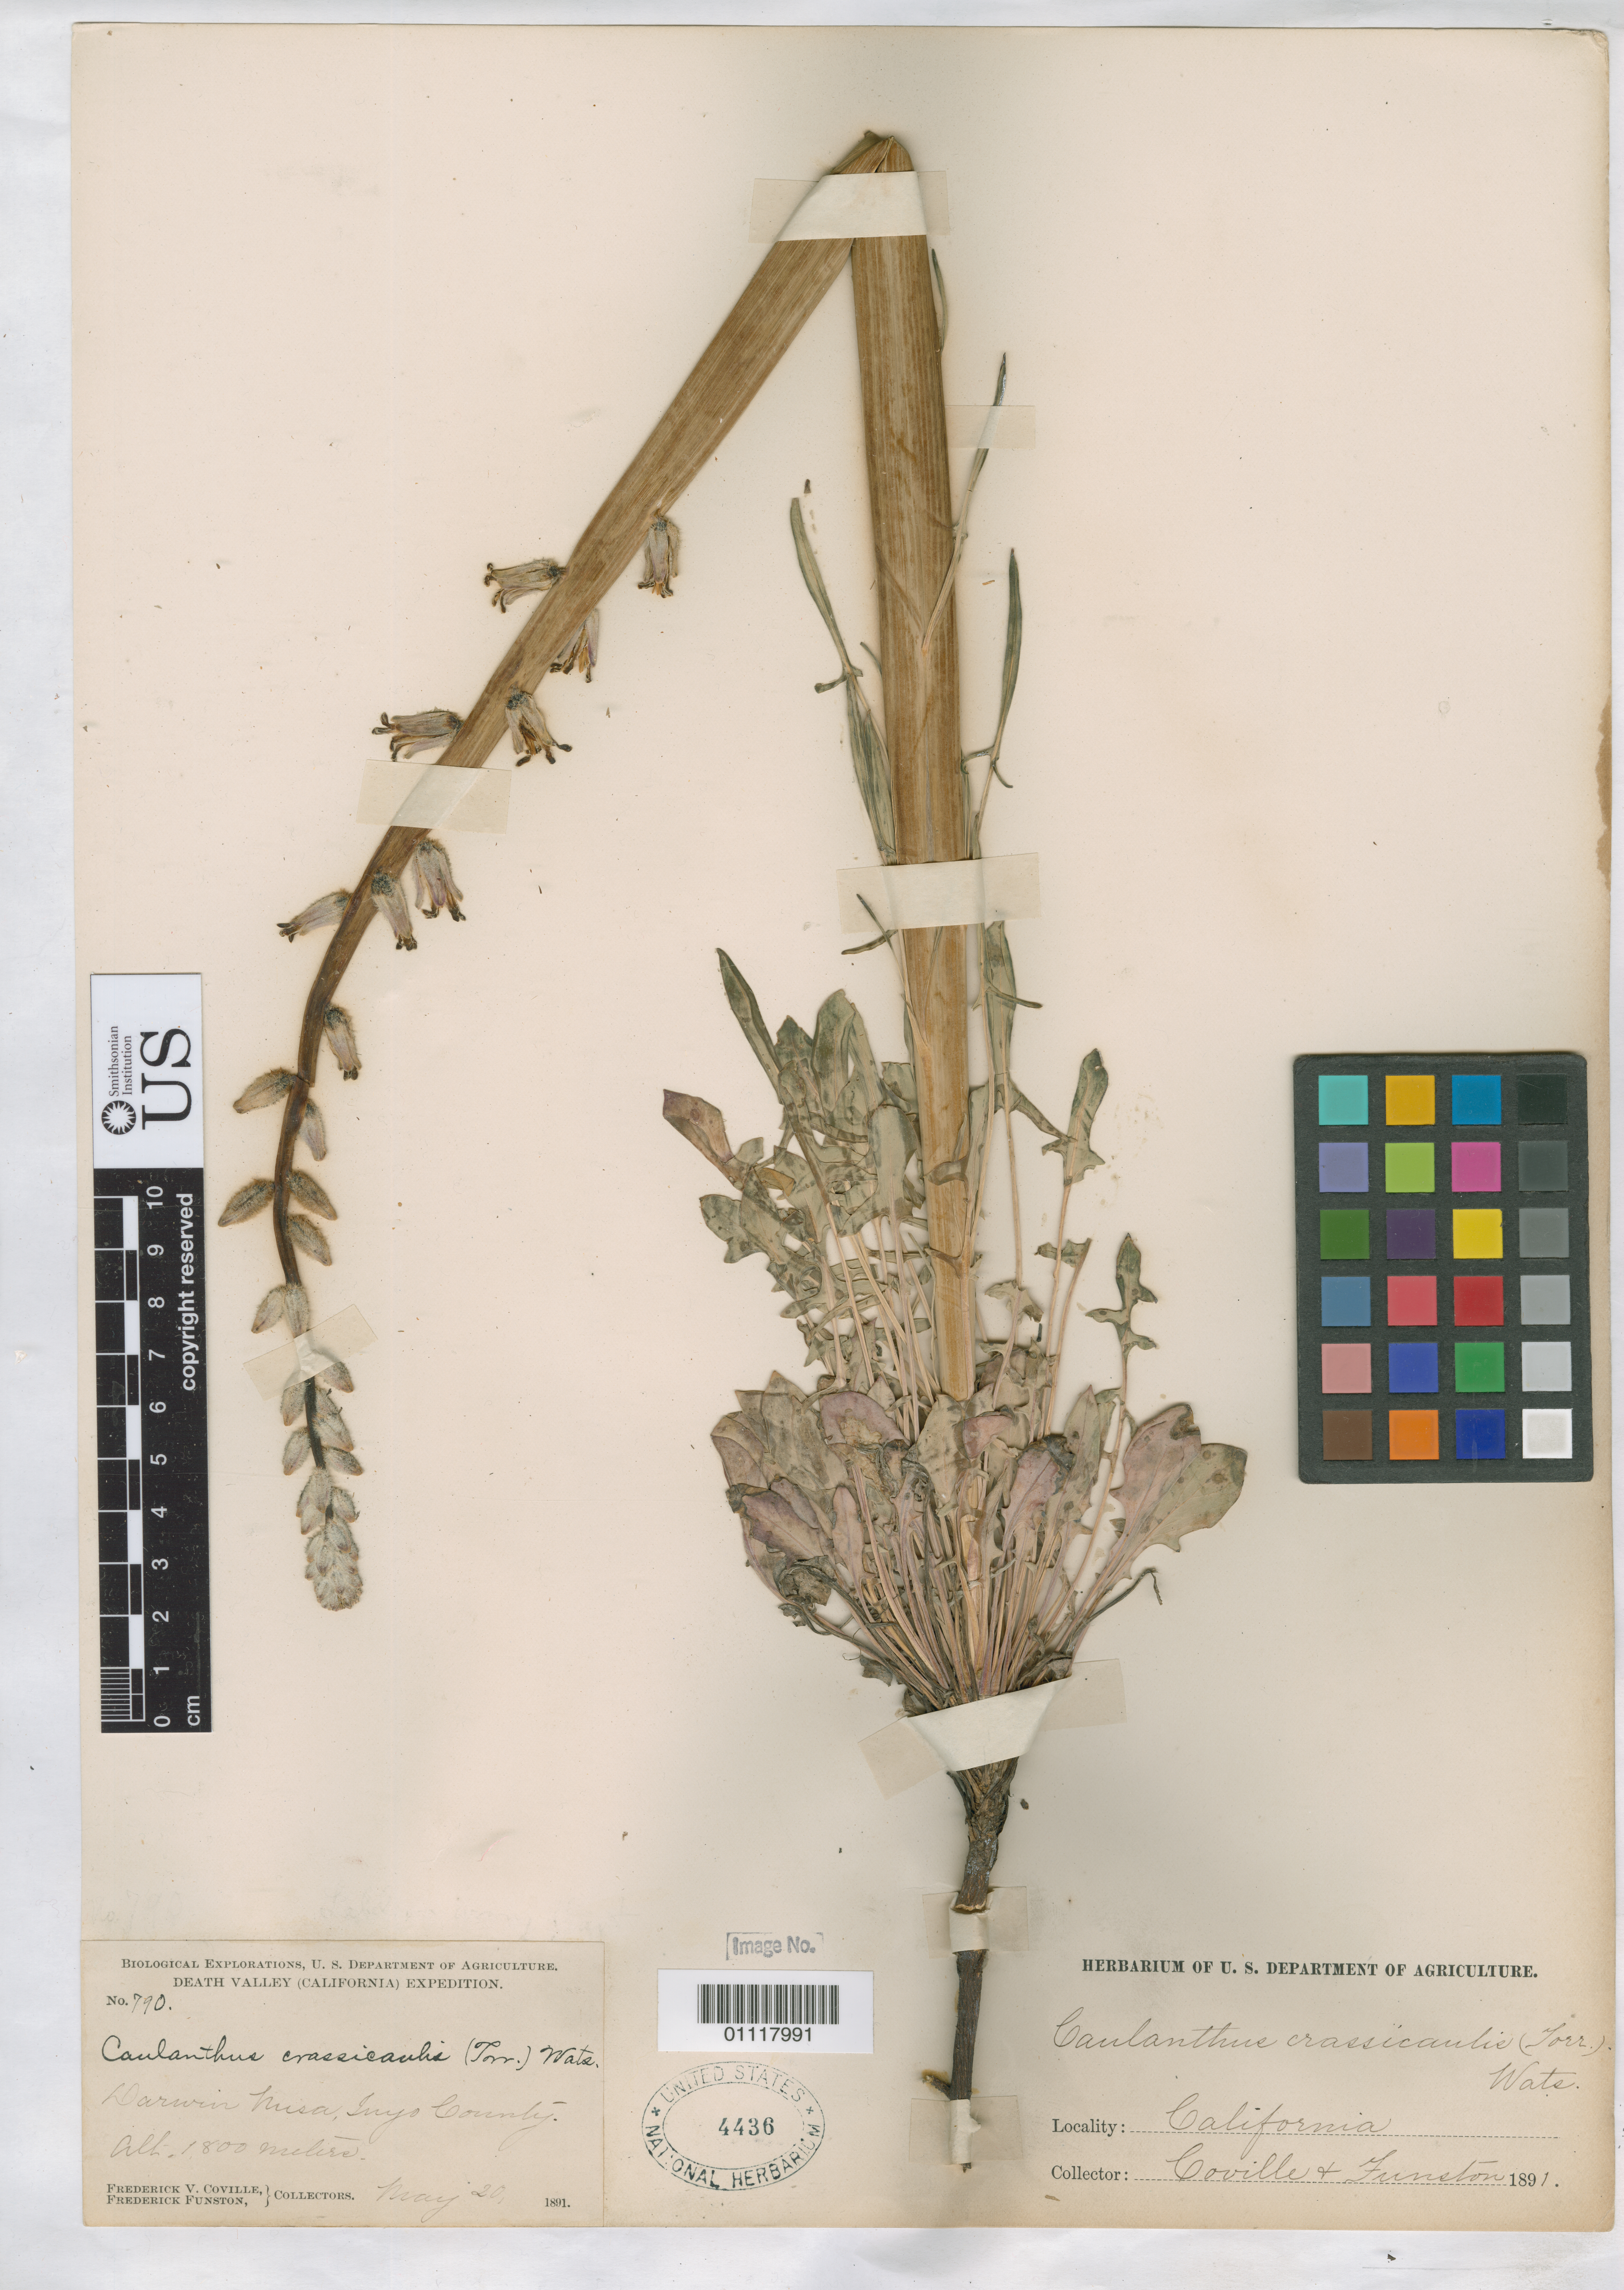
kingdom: Plantae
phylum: Tracheophyta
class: Magnoliopsida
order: Brassicales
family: Brassicaceae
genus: Caulanthus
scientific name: Caulanthus crassicaulis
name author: S. Watson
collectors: F. V. Coville & F. Funston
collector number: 790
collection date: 1891-05-20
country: United States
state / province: California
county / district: Inyo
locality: Darwin Mesa.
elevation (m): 549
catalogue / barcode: US 4436